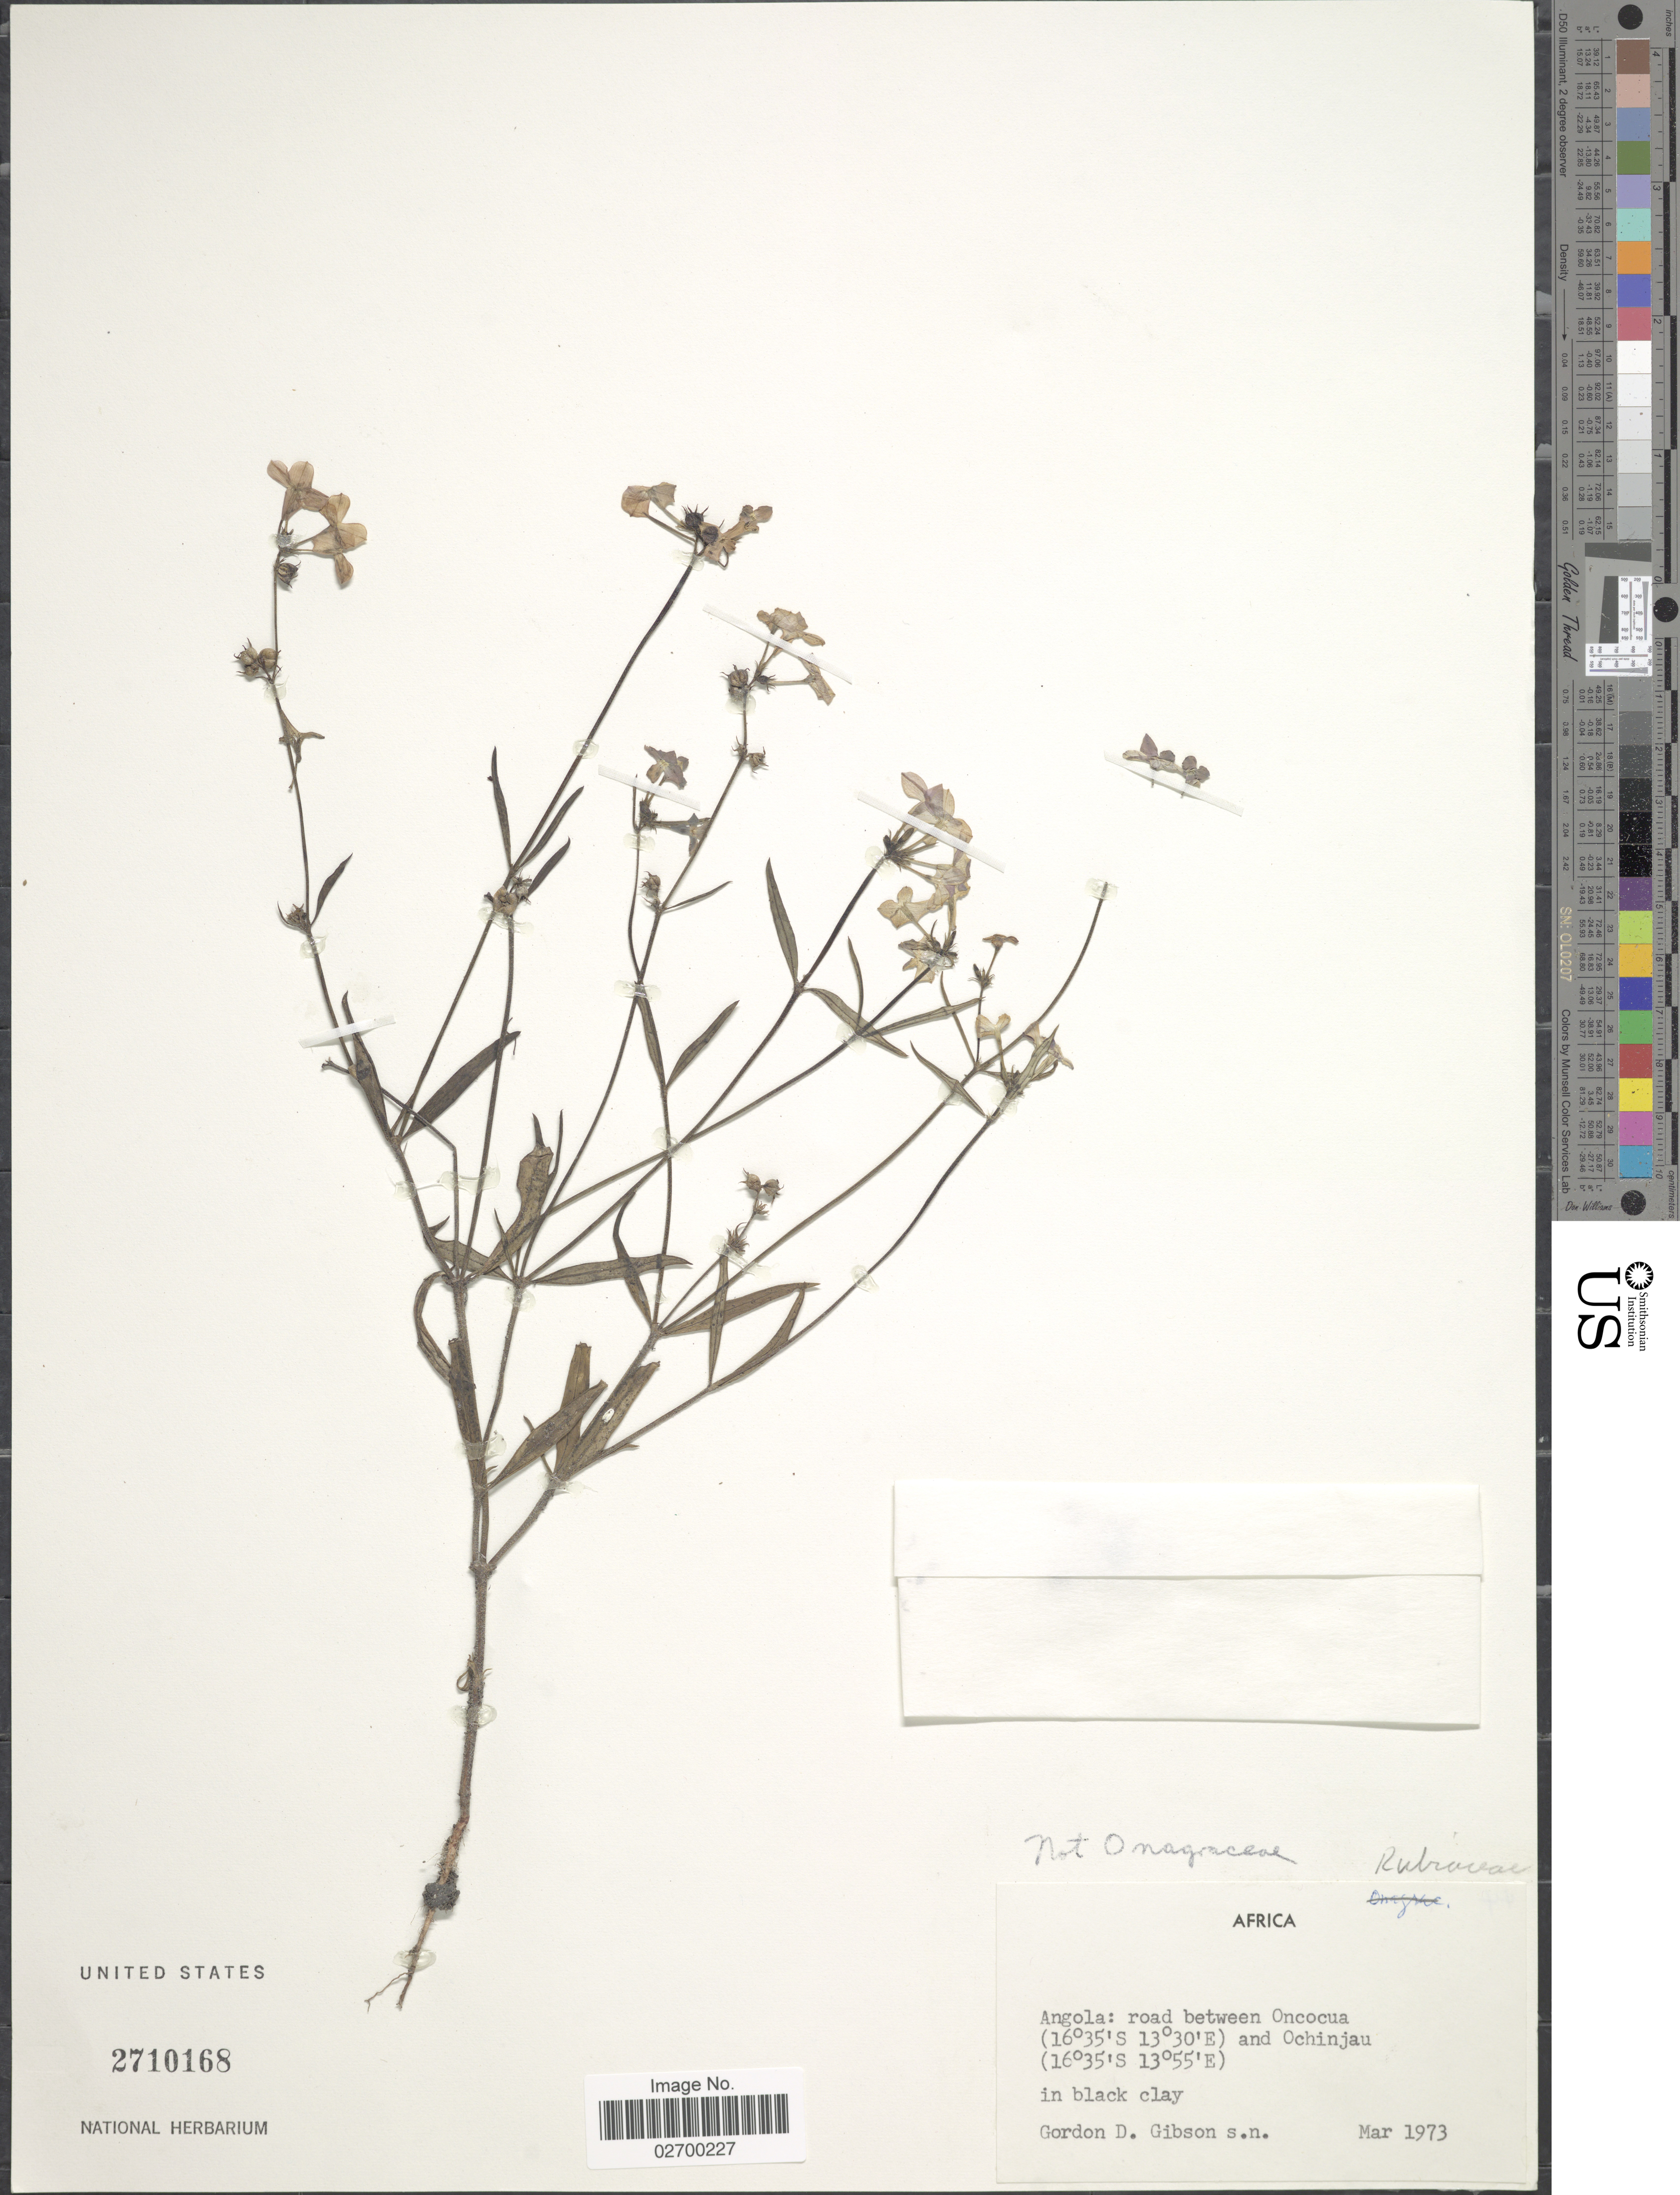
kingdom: Plantae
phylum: Tracheophyta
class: Magnoliopsida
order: Gentianales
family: Rubiaceae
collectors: G. D. Gibson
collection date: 1973-03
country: Angola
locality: Road between Oncocua and Ochinjau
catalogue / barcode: US 2710168